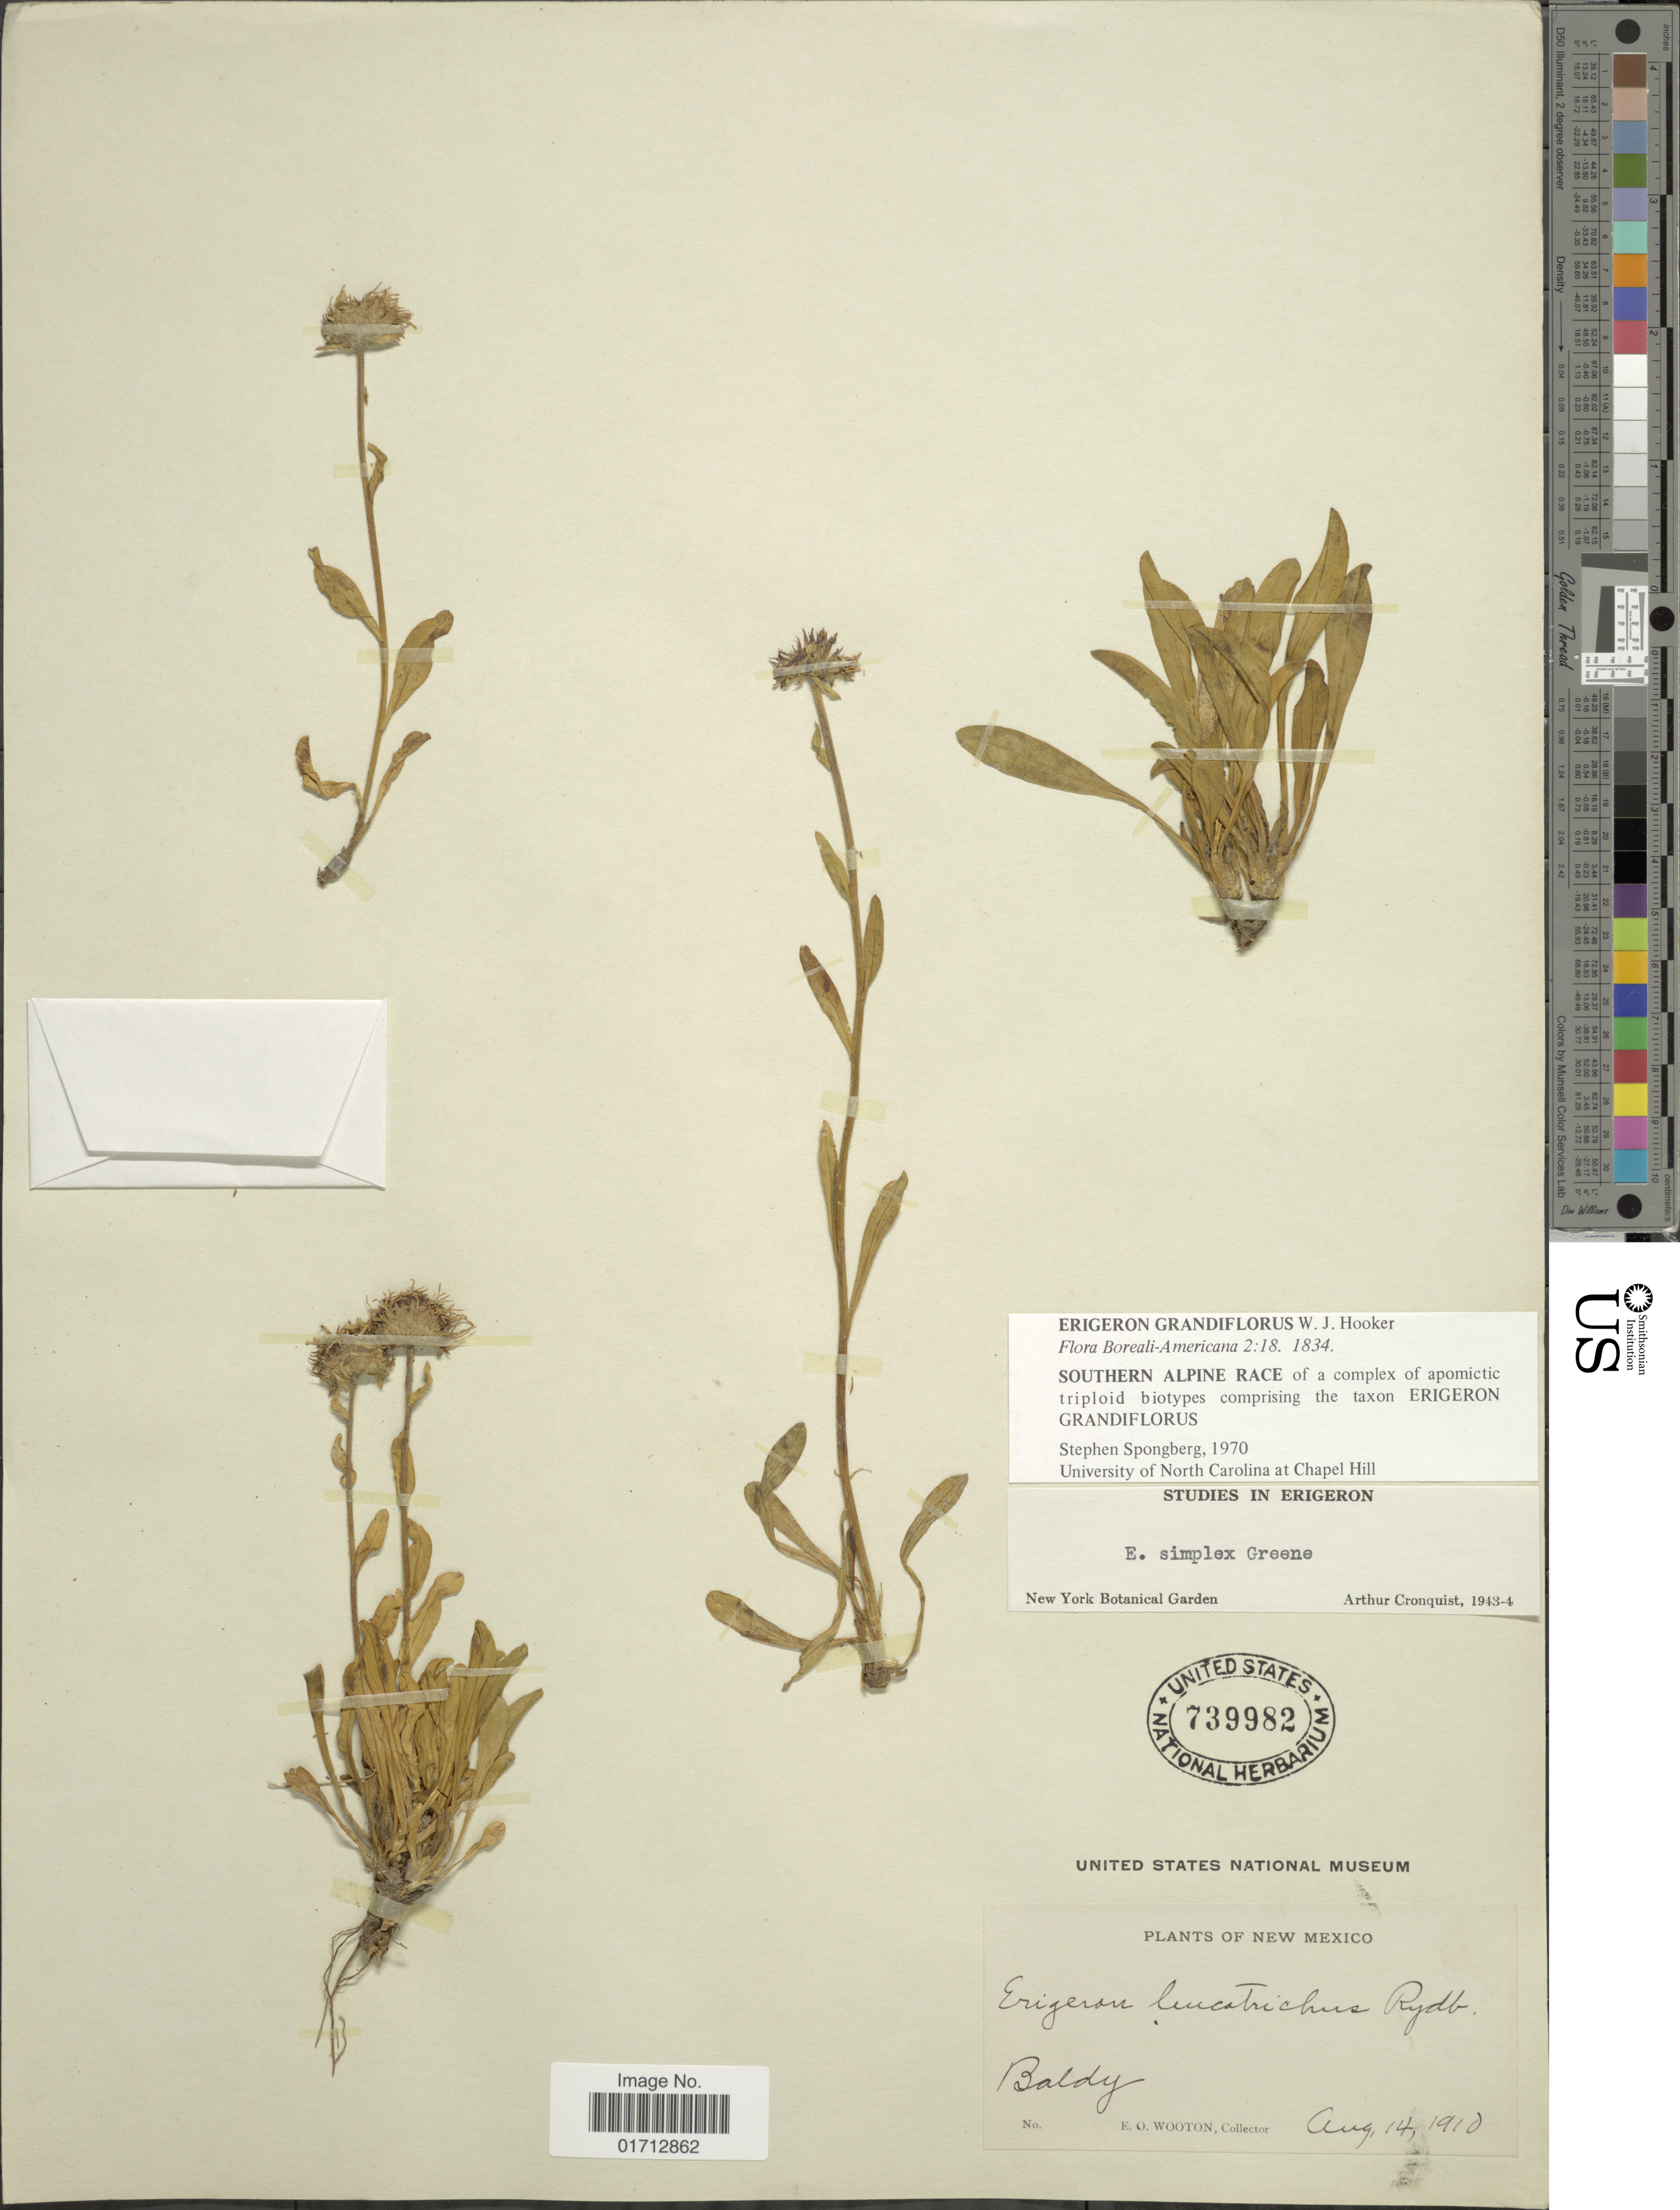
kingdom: Plantae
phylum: Tracheophyta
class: Magnoliopsida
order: Asterales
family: Asteraceae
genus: Erigeron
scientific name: Erigeron grandiflorus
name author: Hook.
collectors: E. O. Wooton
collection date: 1910-08-14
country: United States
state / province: New Mexico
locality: Baldy.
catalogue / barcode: US 739982